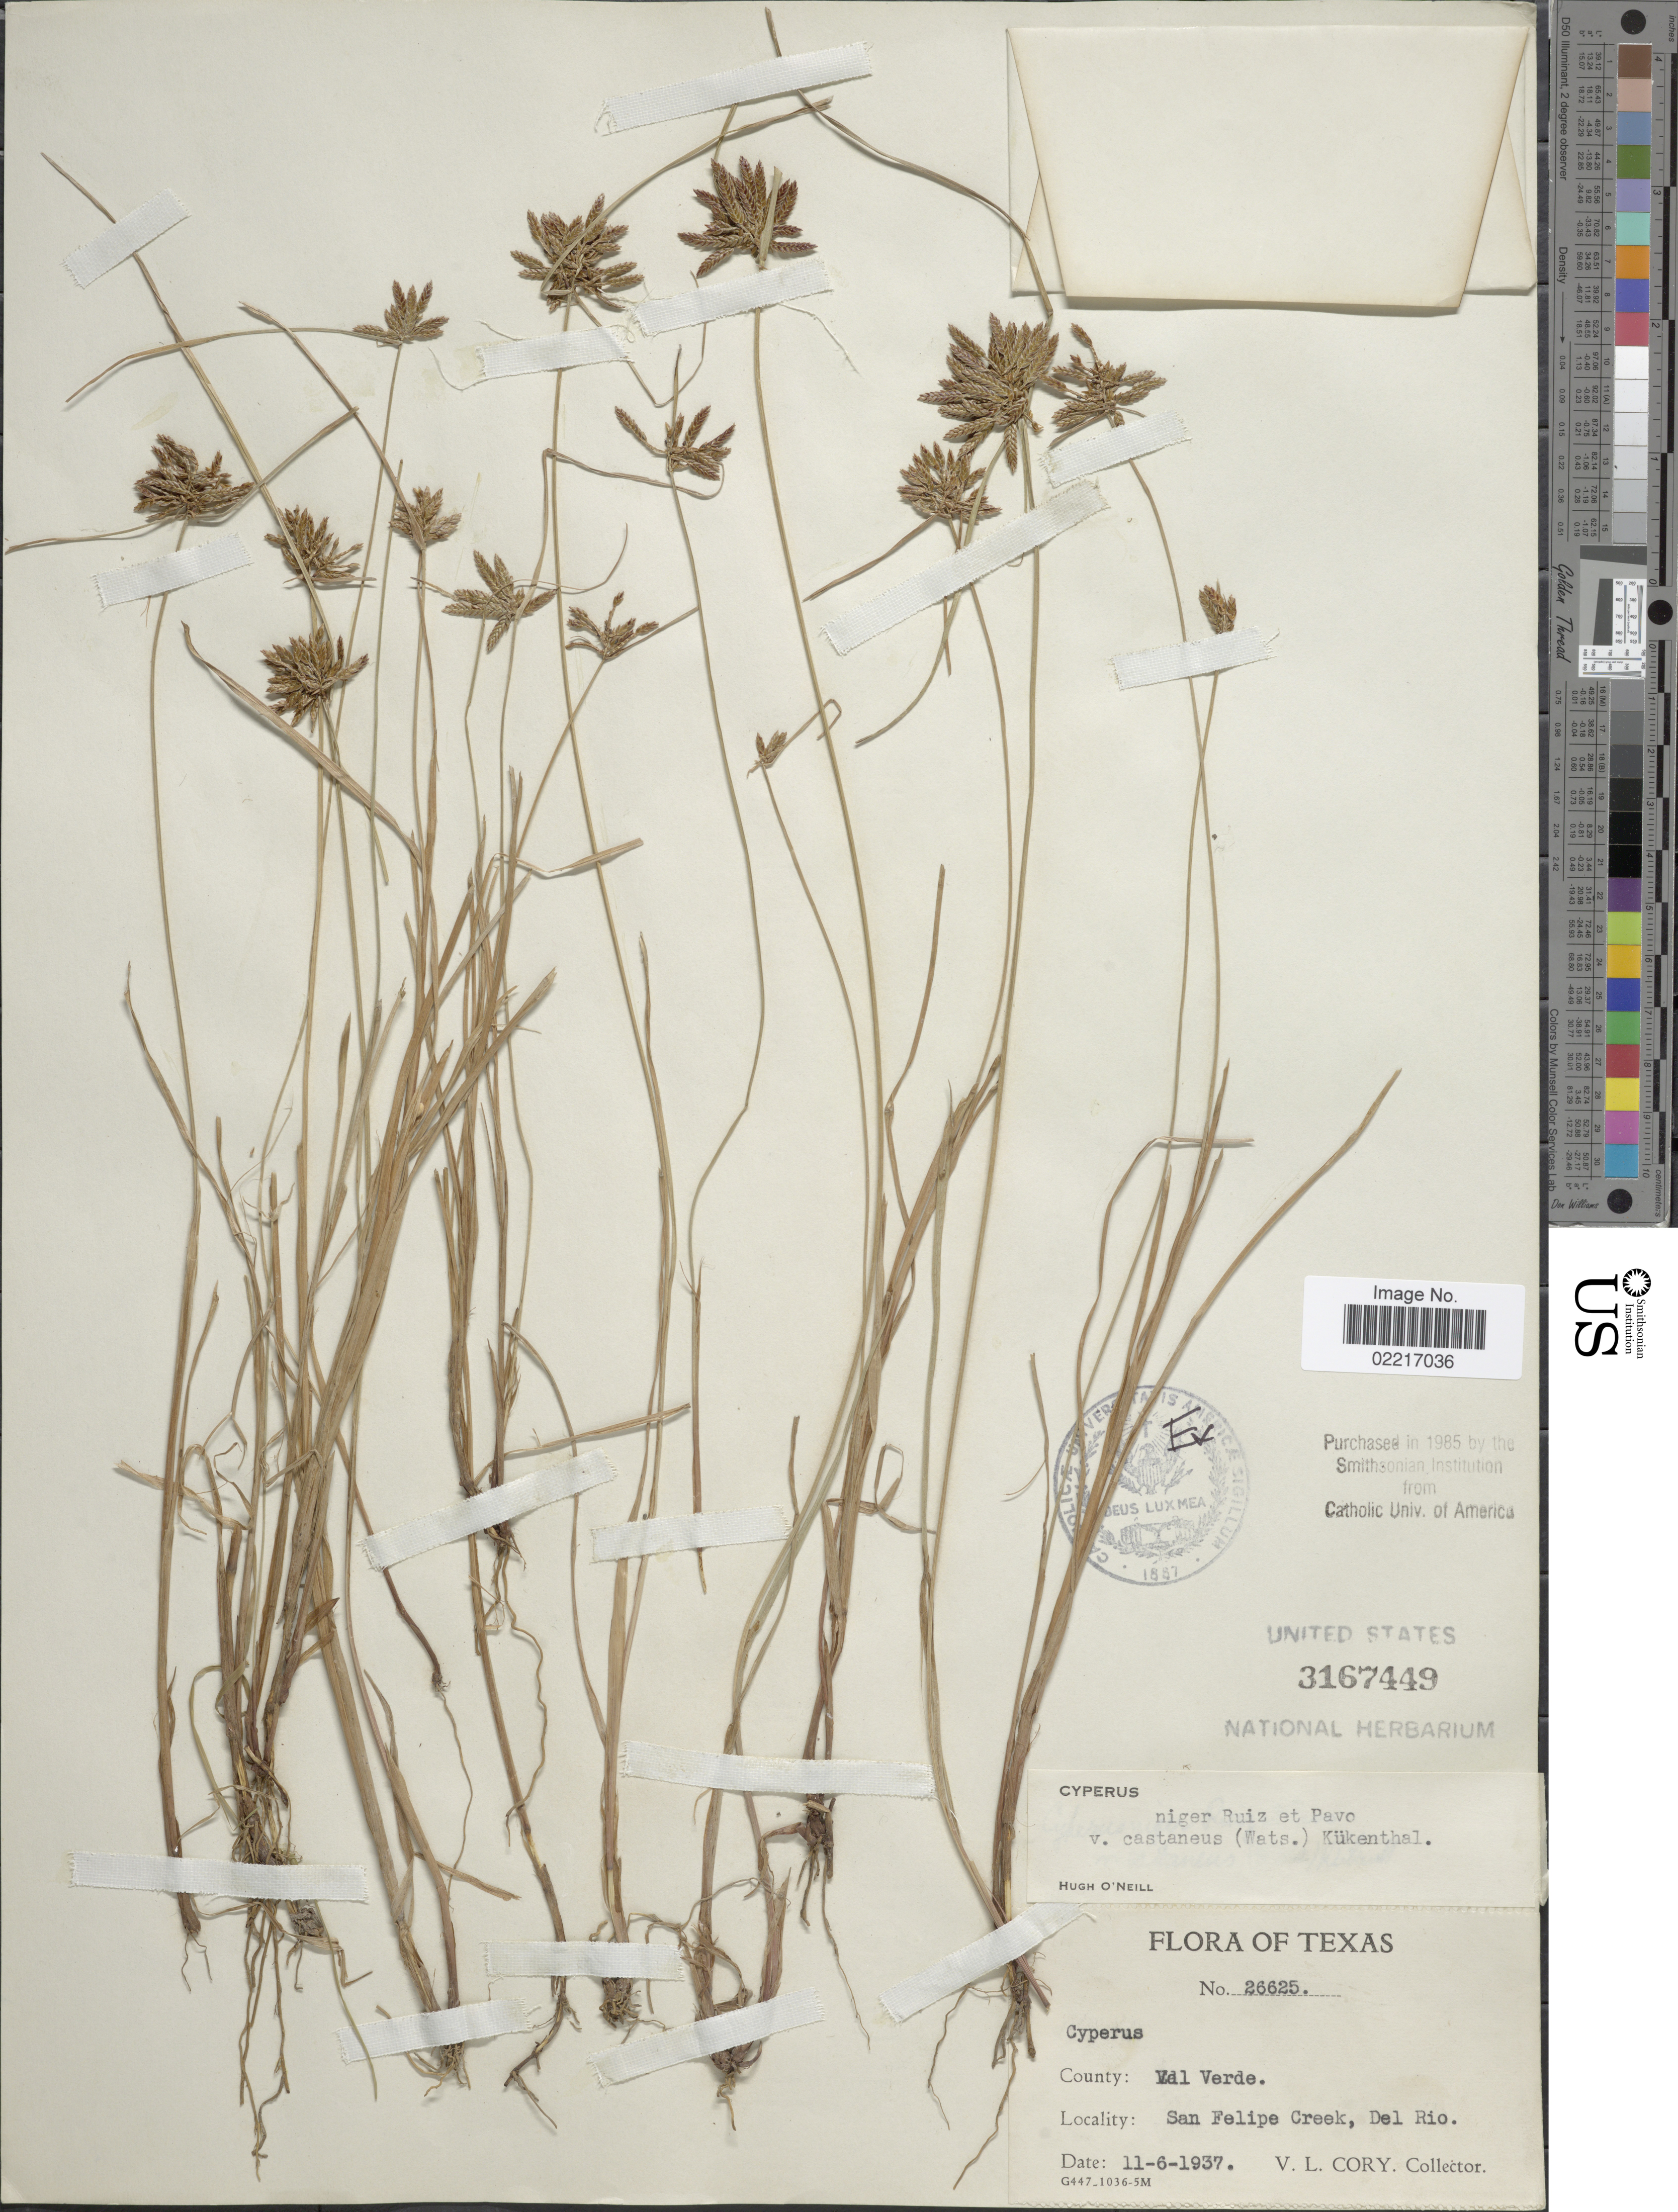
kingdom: Plantae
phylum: Tracheophyta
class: Liliopsida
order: Poales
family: Cyperaceae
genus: Cyperus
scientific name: Cyperus niger var. capitatus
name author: (Britton) O'Neill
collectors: V. Cory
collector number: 26625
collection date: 1937-06-11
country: United States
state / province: Texas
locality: County: Val Verde, San Felipe Creek, Del Rio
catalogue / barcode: US 3167449